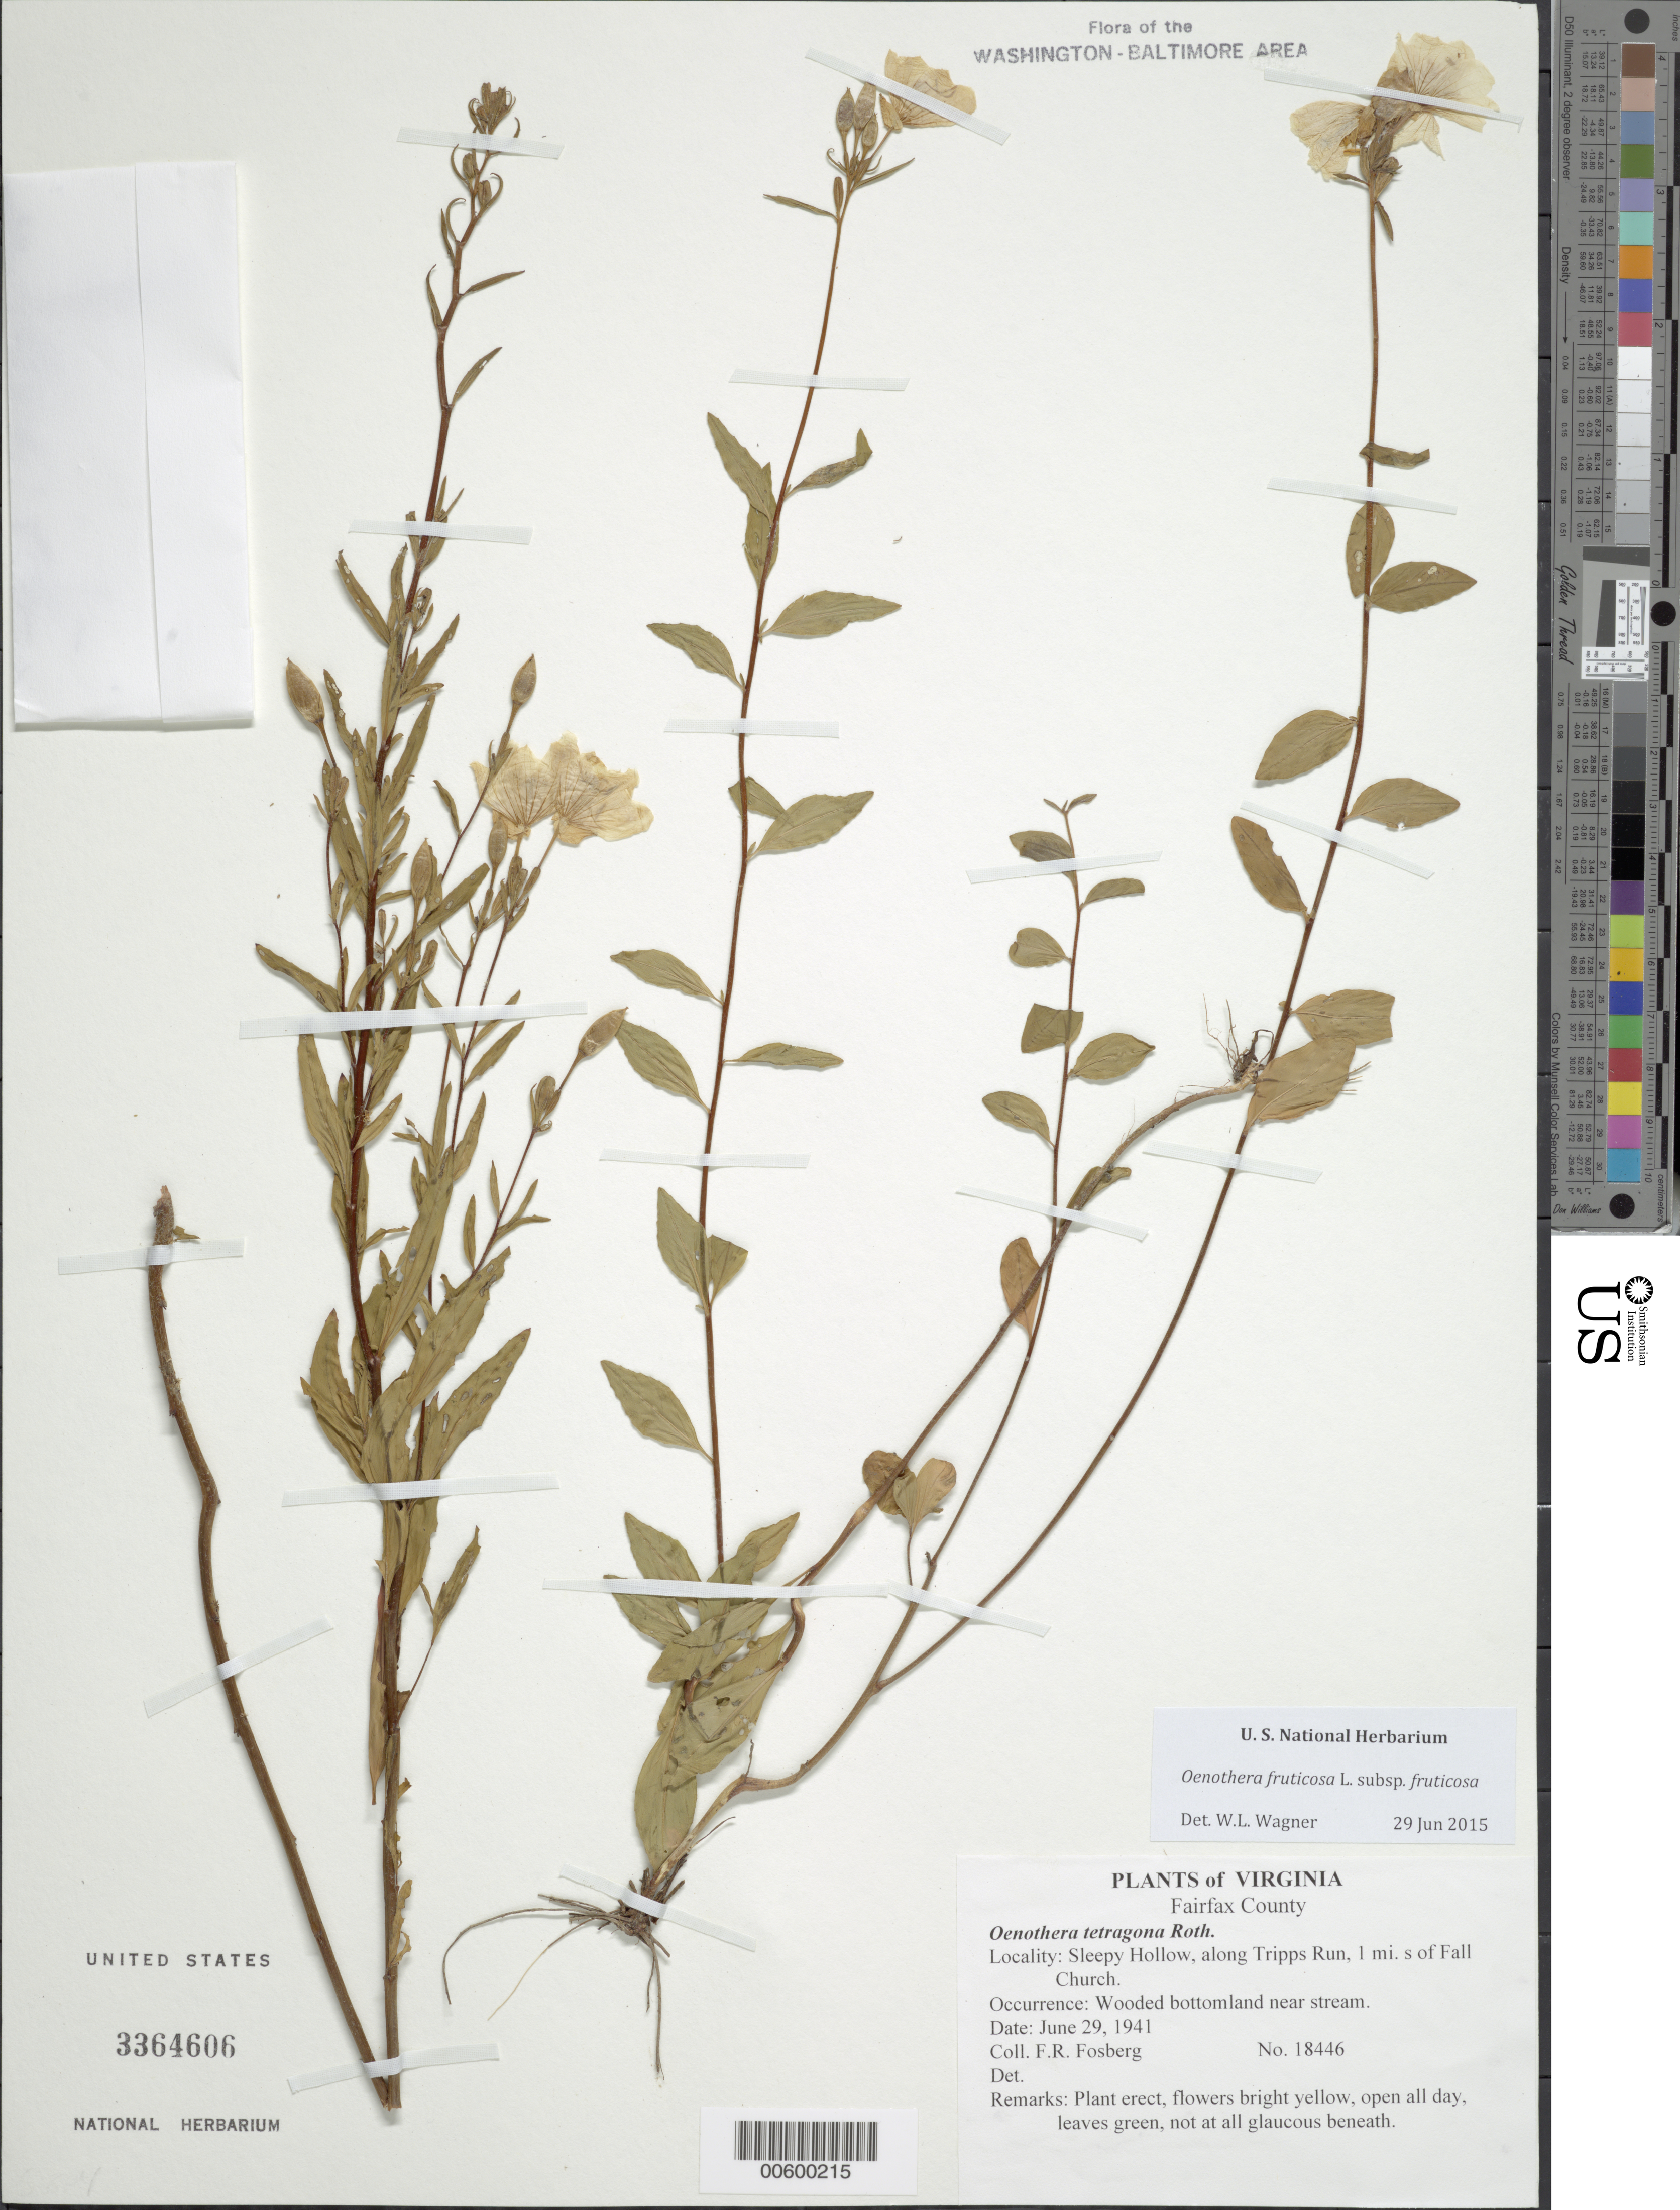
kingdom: Plantae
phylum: Tracheophyta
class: Magnoliopsida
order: Myrtales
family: Onagraceae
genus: Oenothera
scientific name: Oenothera fruticosa subsp. fruticosa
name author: L.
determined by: Wagner, W. L., (BOT), Smithsonian Institution - National Museum of Natural History (UNITED STATES)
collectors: F. R. Fosberg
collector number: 18446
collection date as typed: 29 Jun 1941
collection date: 1941-06-29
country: United States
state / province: Virginia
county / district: Fairfax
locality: Sleepy Hollow, along Tripps Run, 1 mi. s of Fall Church.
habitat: Wooded bottomland near stream.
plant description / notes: Common name: Common Sundrops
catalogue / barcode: US 3364606